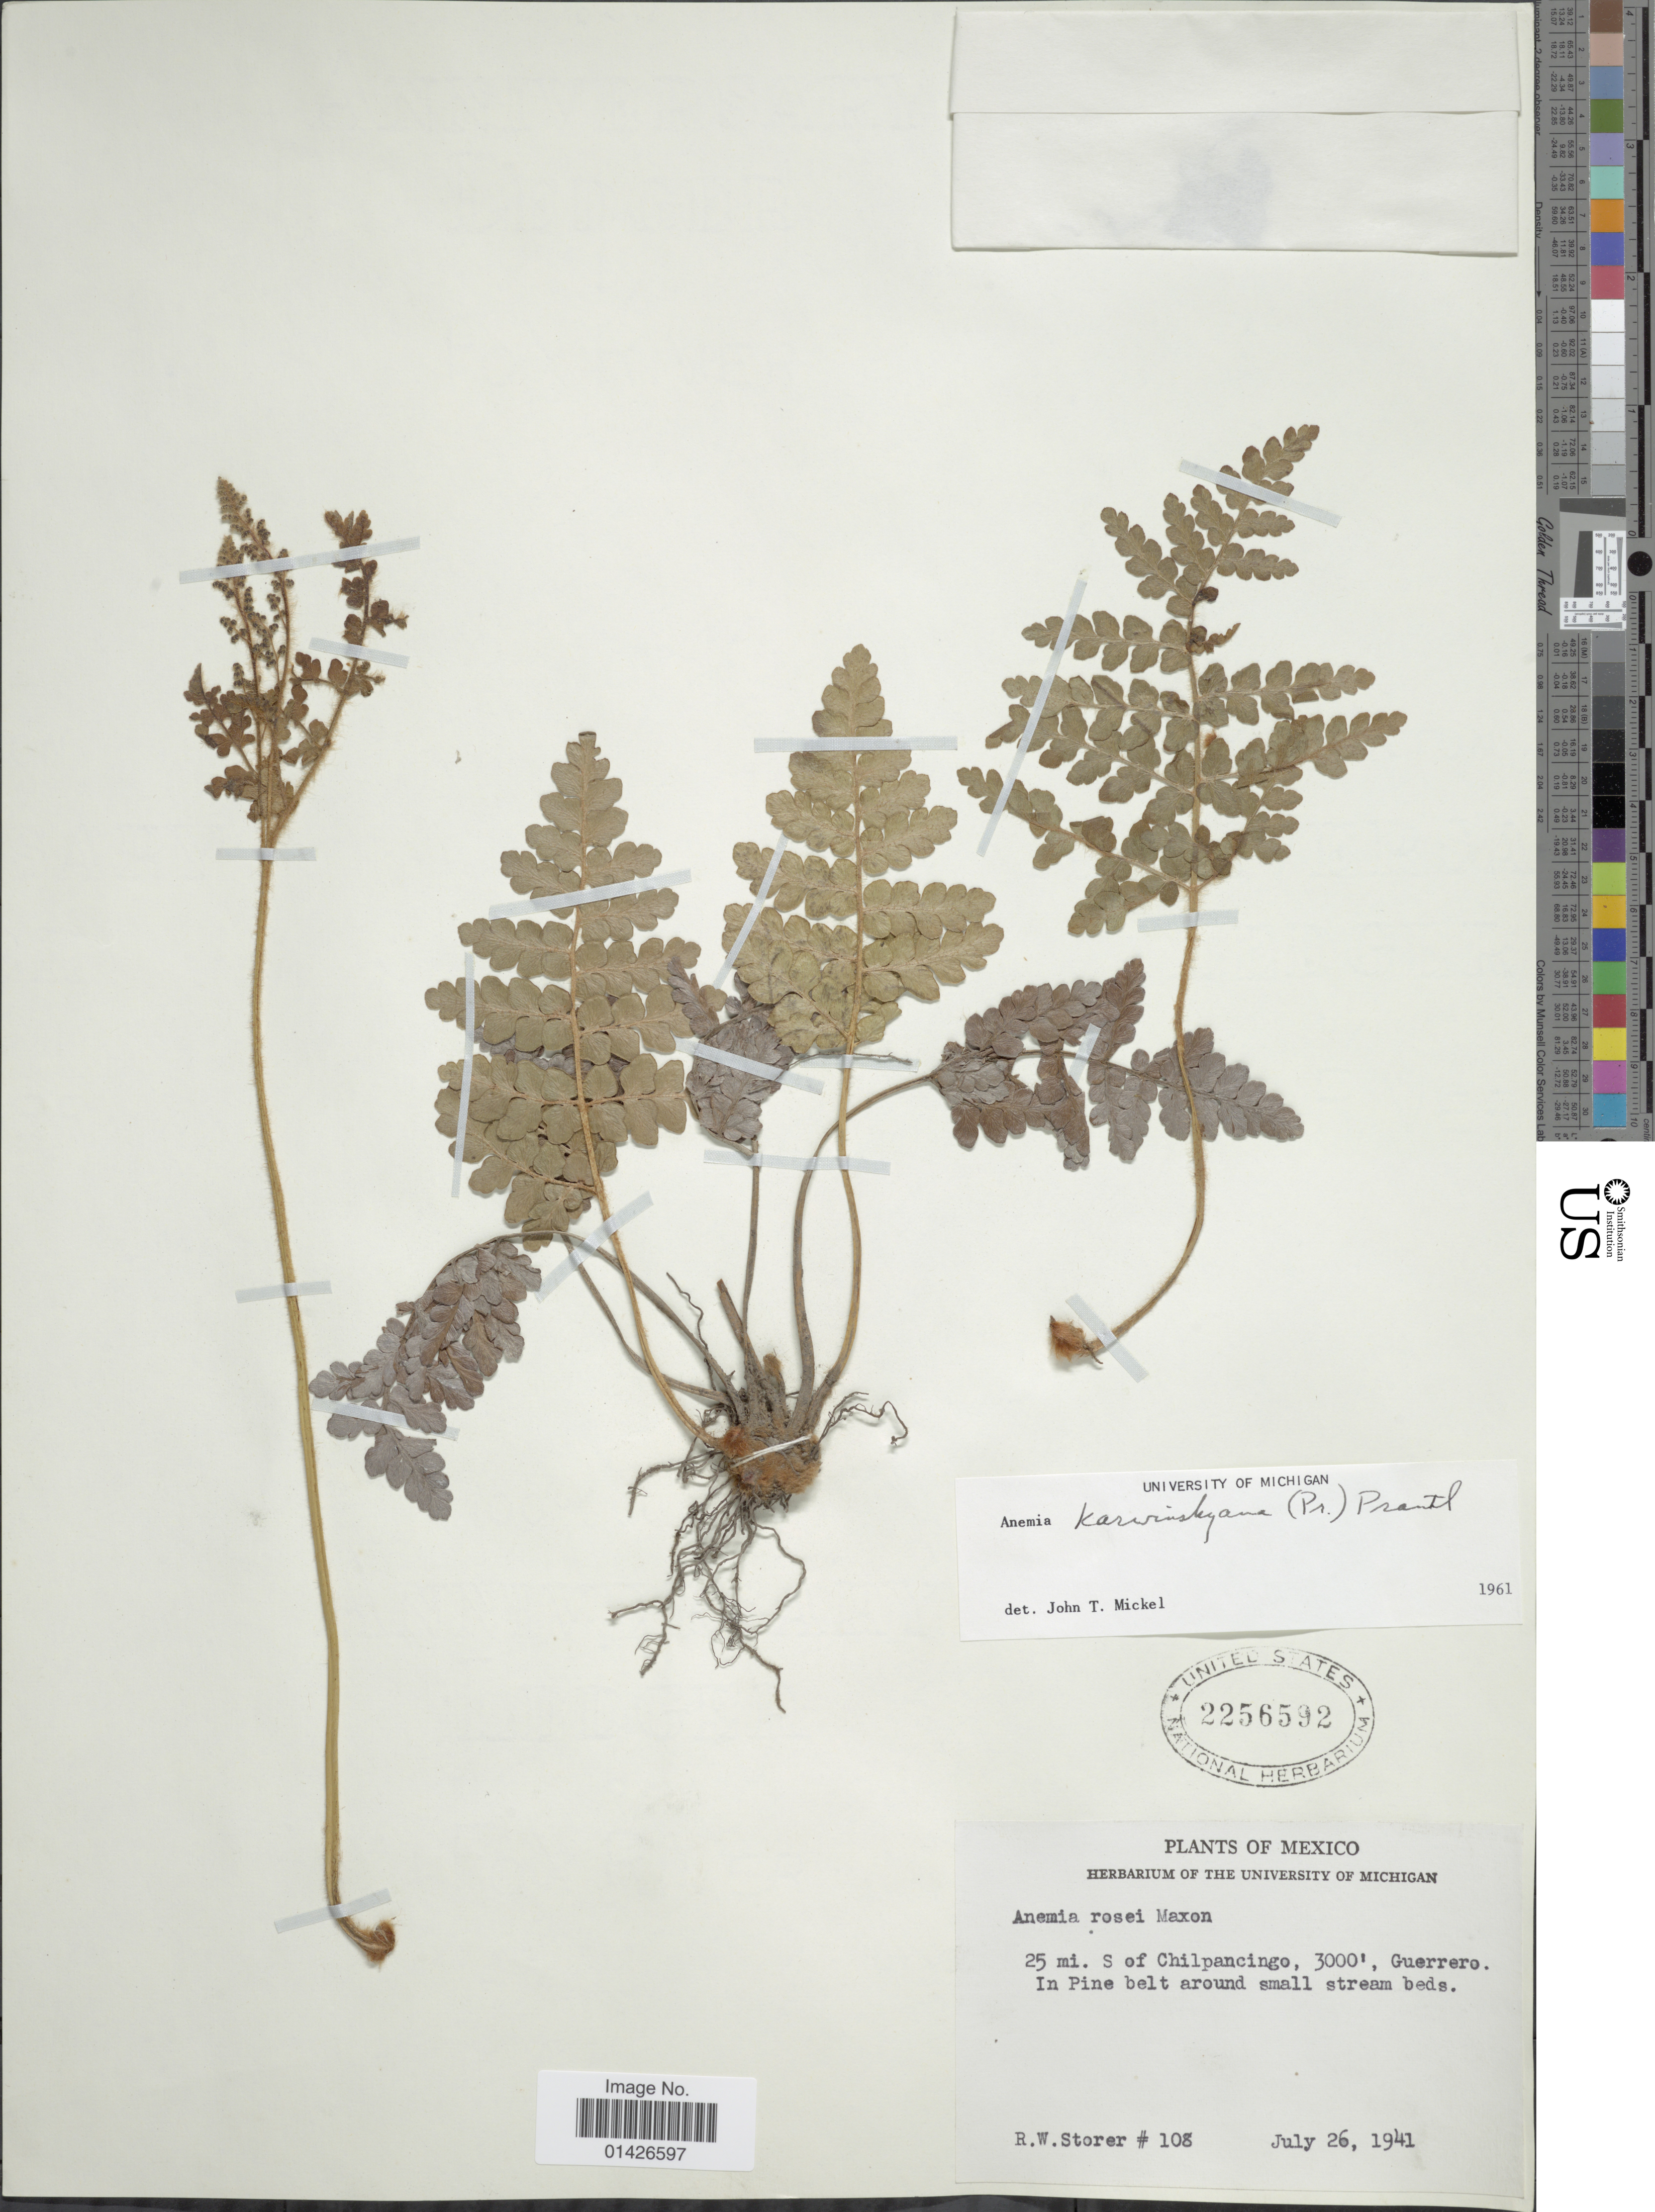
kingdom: Plantae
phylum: Tracheophyta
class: Polypodiopsida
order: Schizaeales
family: Anemiaceae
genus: Anemia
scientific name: Anemia karwinskyana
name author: (C. Presl) Prantl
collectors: R. Storer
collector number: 108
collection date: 1941-07-26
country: Mexico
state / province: Guerrero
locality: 25 mi S of Chilpancingo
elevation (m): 914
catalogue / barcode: US 2256592